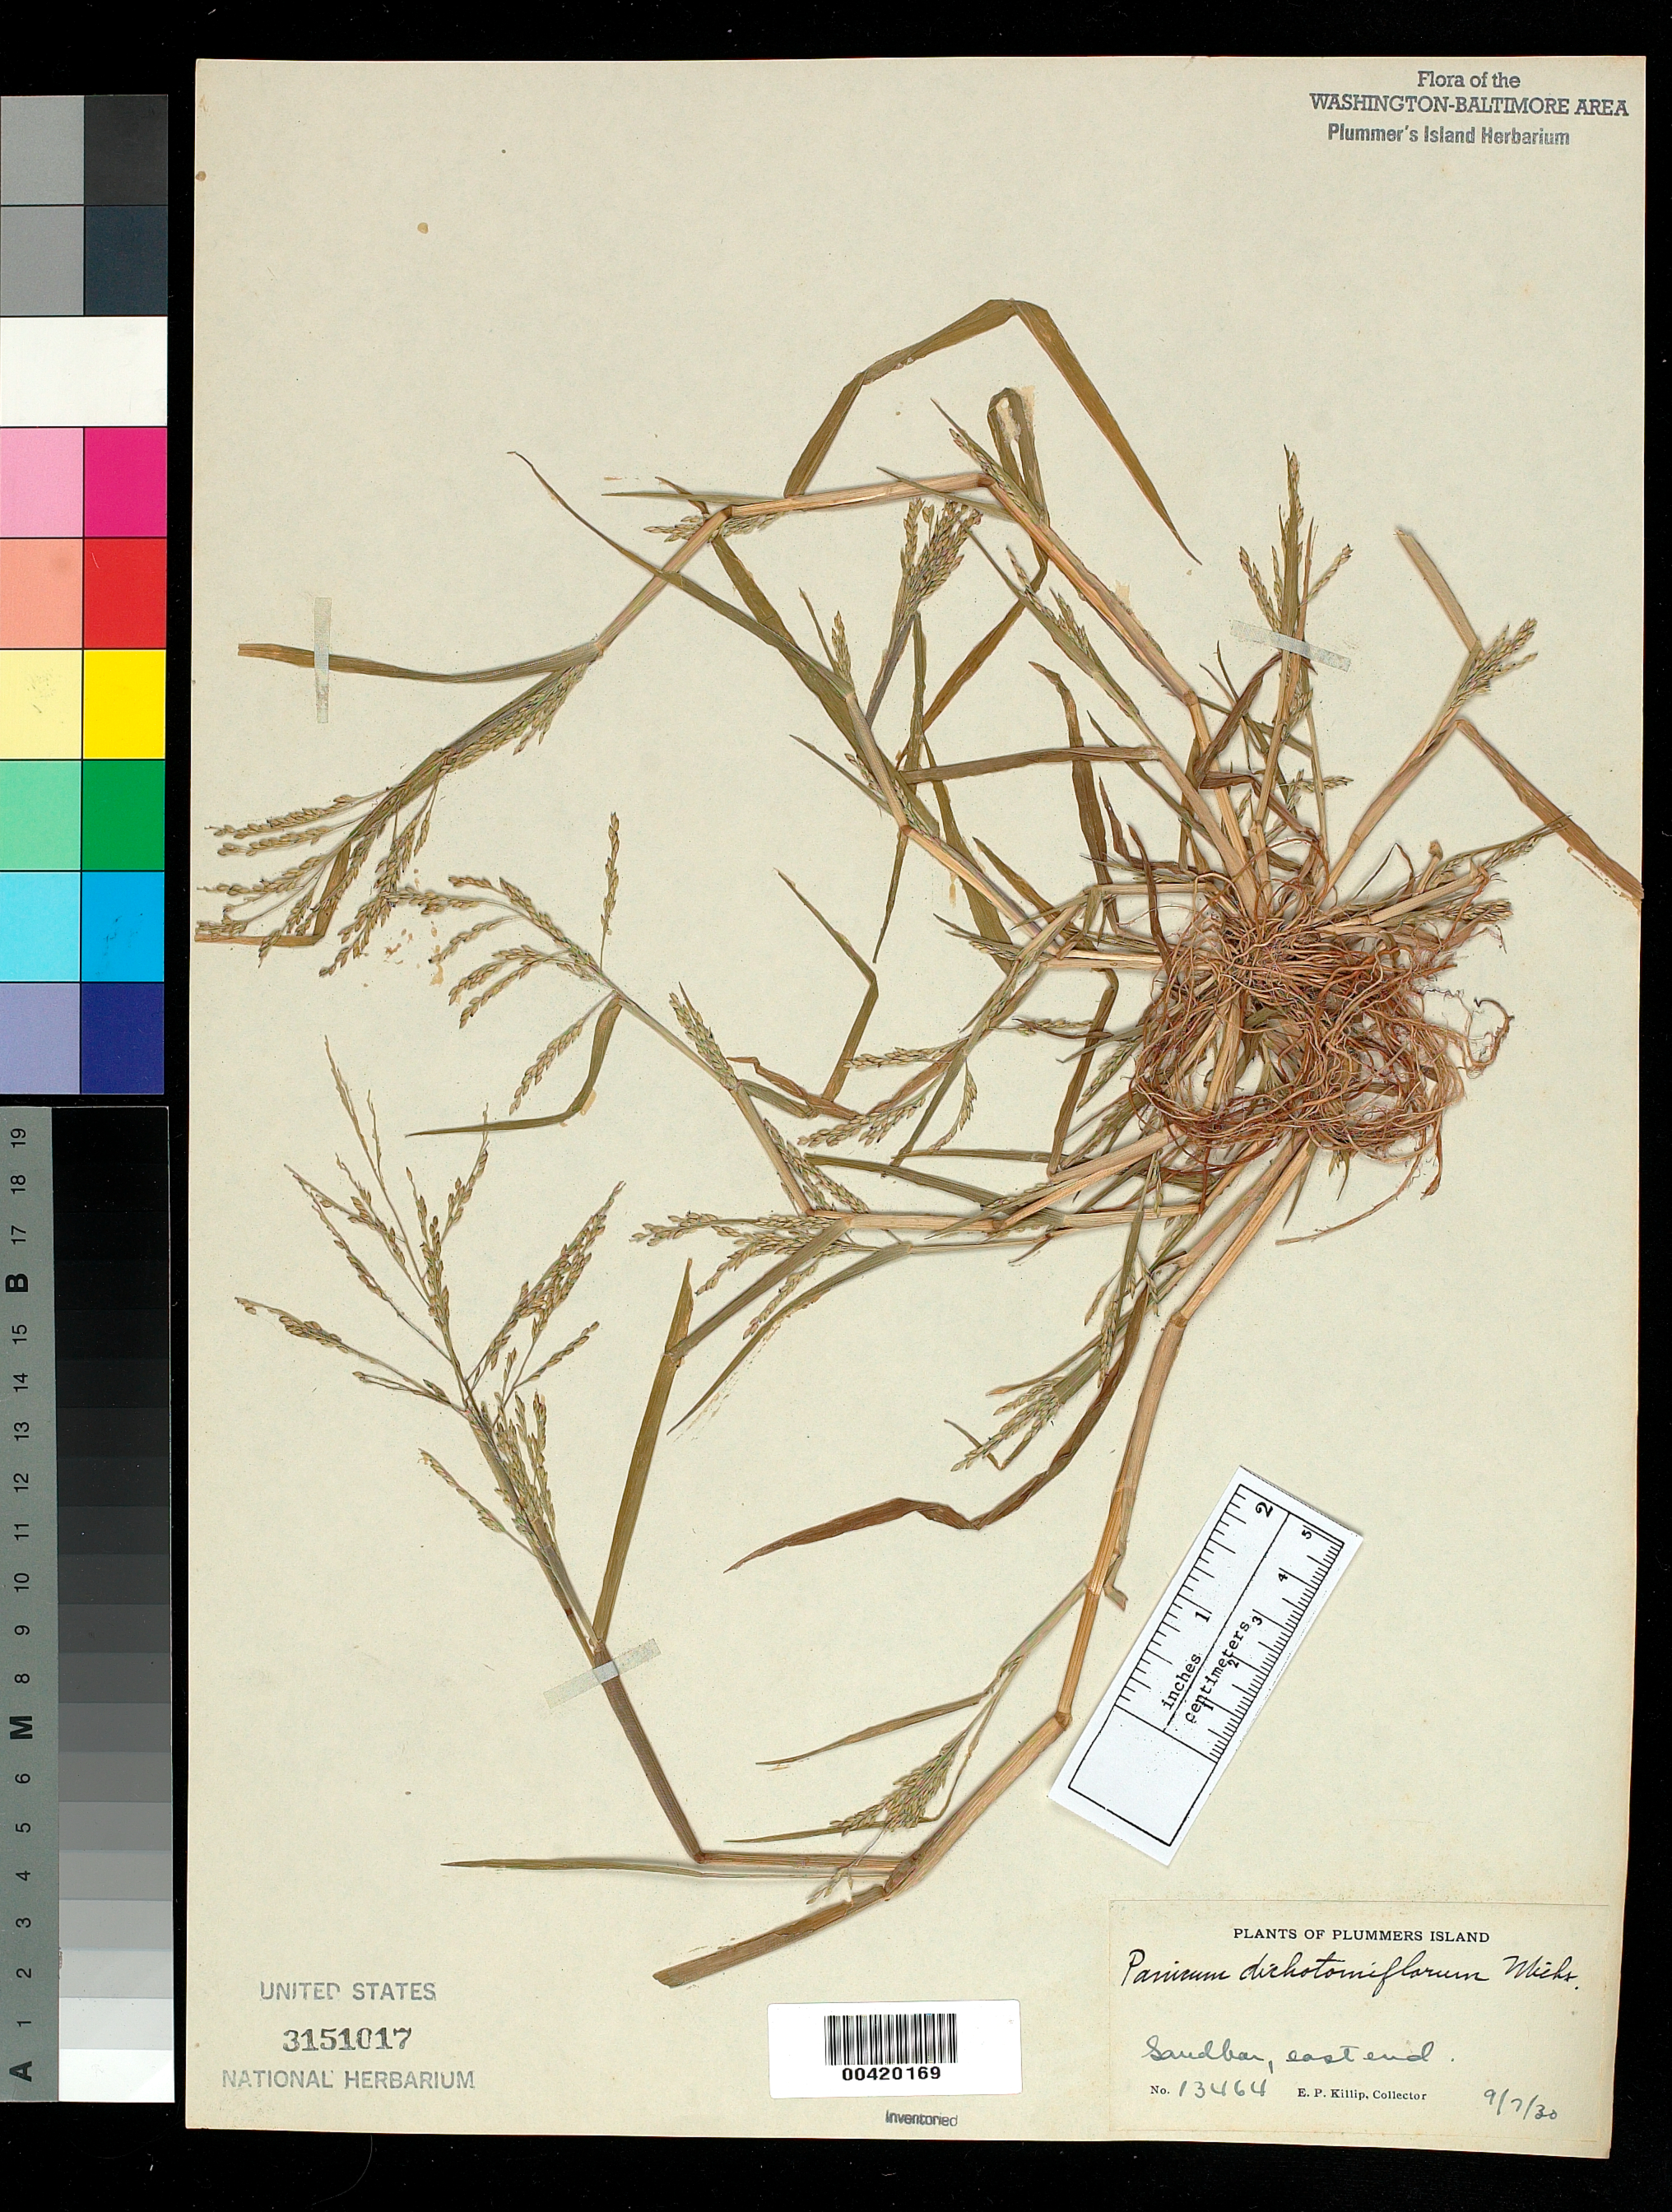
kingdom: Plantae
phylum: Tracheophyta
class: Liliopsida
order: Poales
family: Poaceae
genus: Panicum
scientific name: Panicum dichotomiflorum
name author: Michx.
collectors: E. P. Killip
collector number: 13464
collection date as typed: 07 Sep 1930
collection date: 1930-09-07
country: United States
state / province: Maryland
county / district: Montgomery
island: Plummers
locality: Plummer's Island; sandbar, east end C. & O. Canal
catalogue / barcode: US 3151017